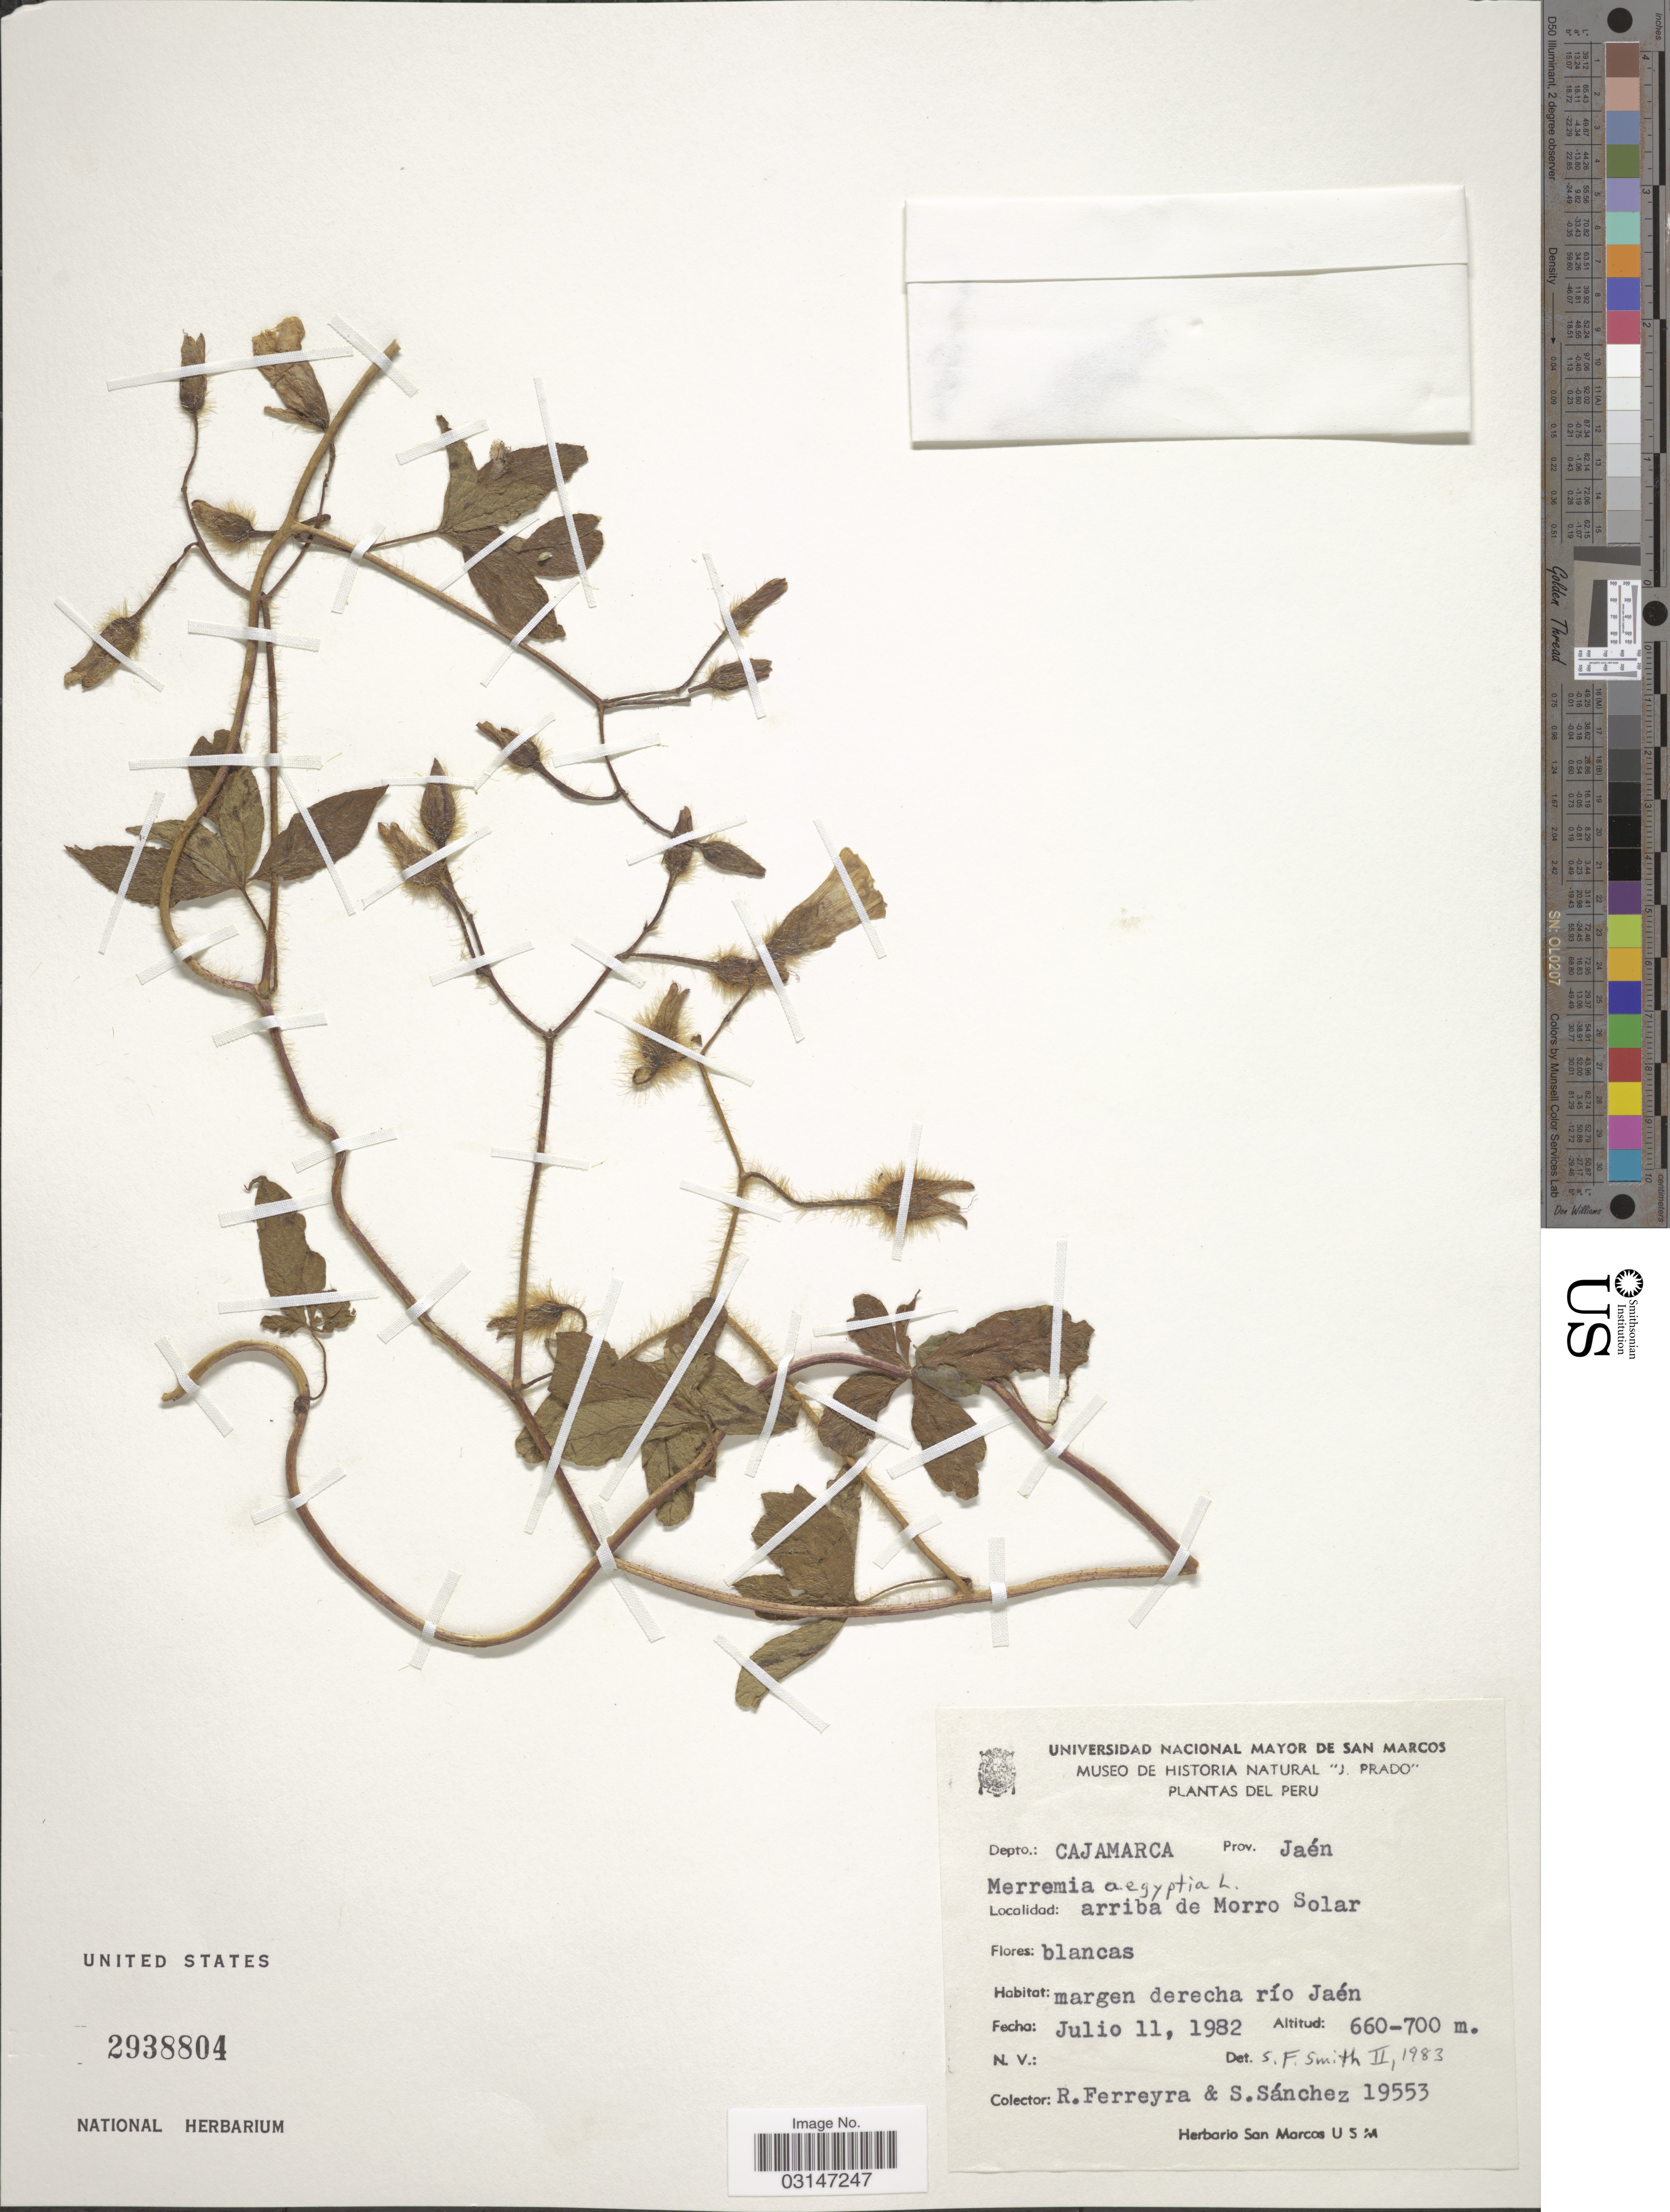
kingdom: Plantae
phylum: Tracheophyta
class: Magnoliopsida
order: Solanales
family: Convolvulaceae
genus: Merremia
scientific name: Merremia aegyptia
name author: (L.) Urb.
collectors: R. A. Ferreyra & S. Sanchez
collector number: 19553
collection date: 1982-07-11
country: Peru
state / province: Cajamarca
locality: Depto.: Cajamarca, Prov. Jaén, arriba de Morro Solar.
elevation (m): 660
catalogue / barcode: US 2938804